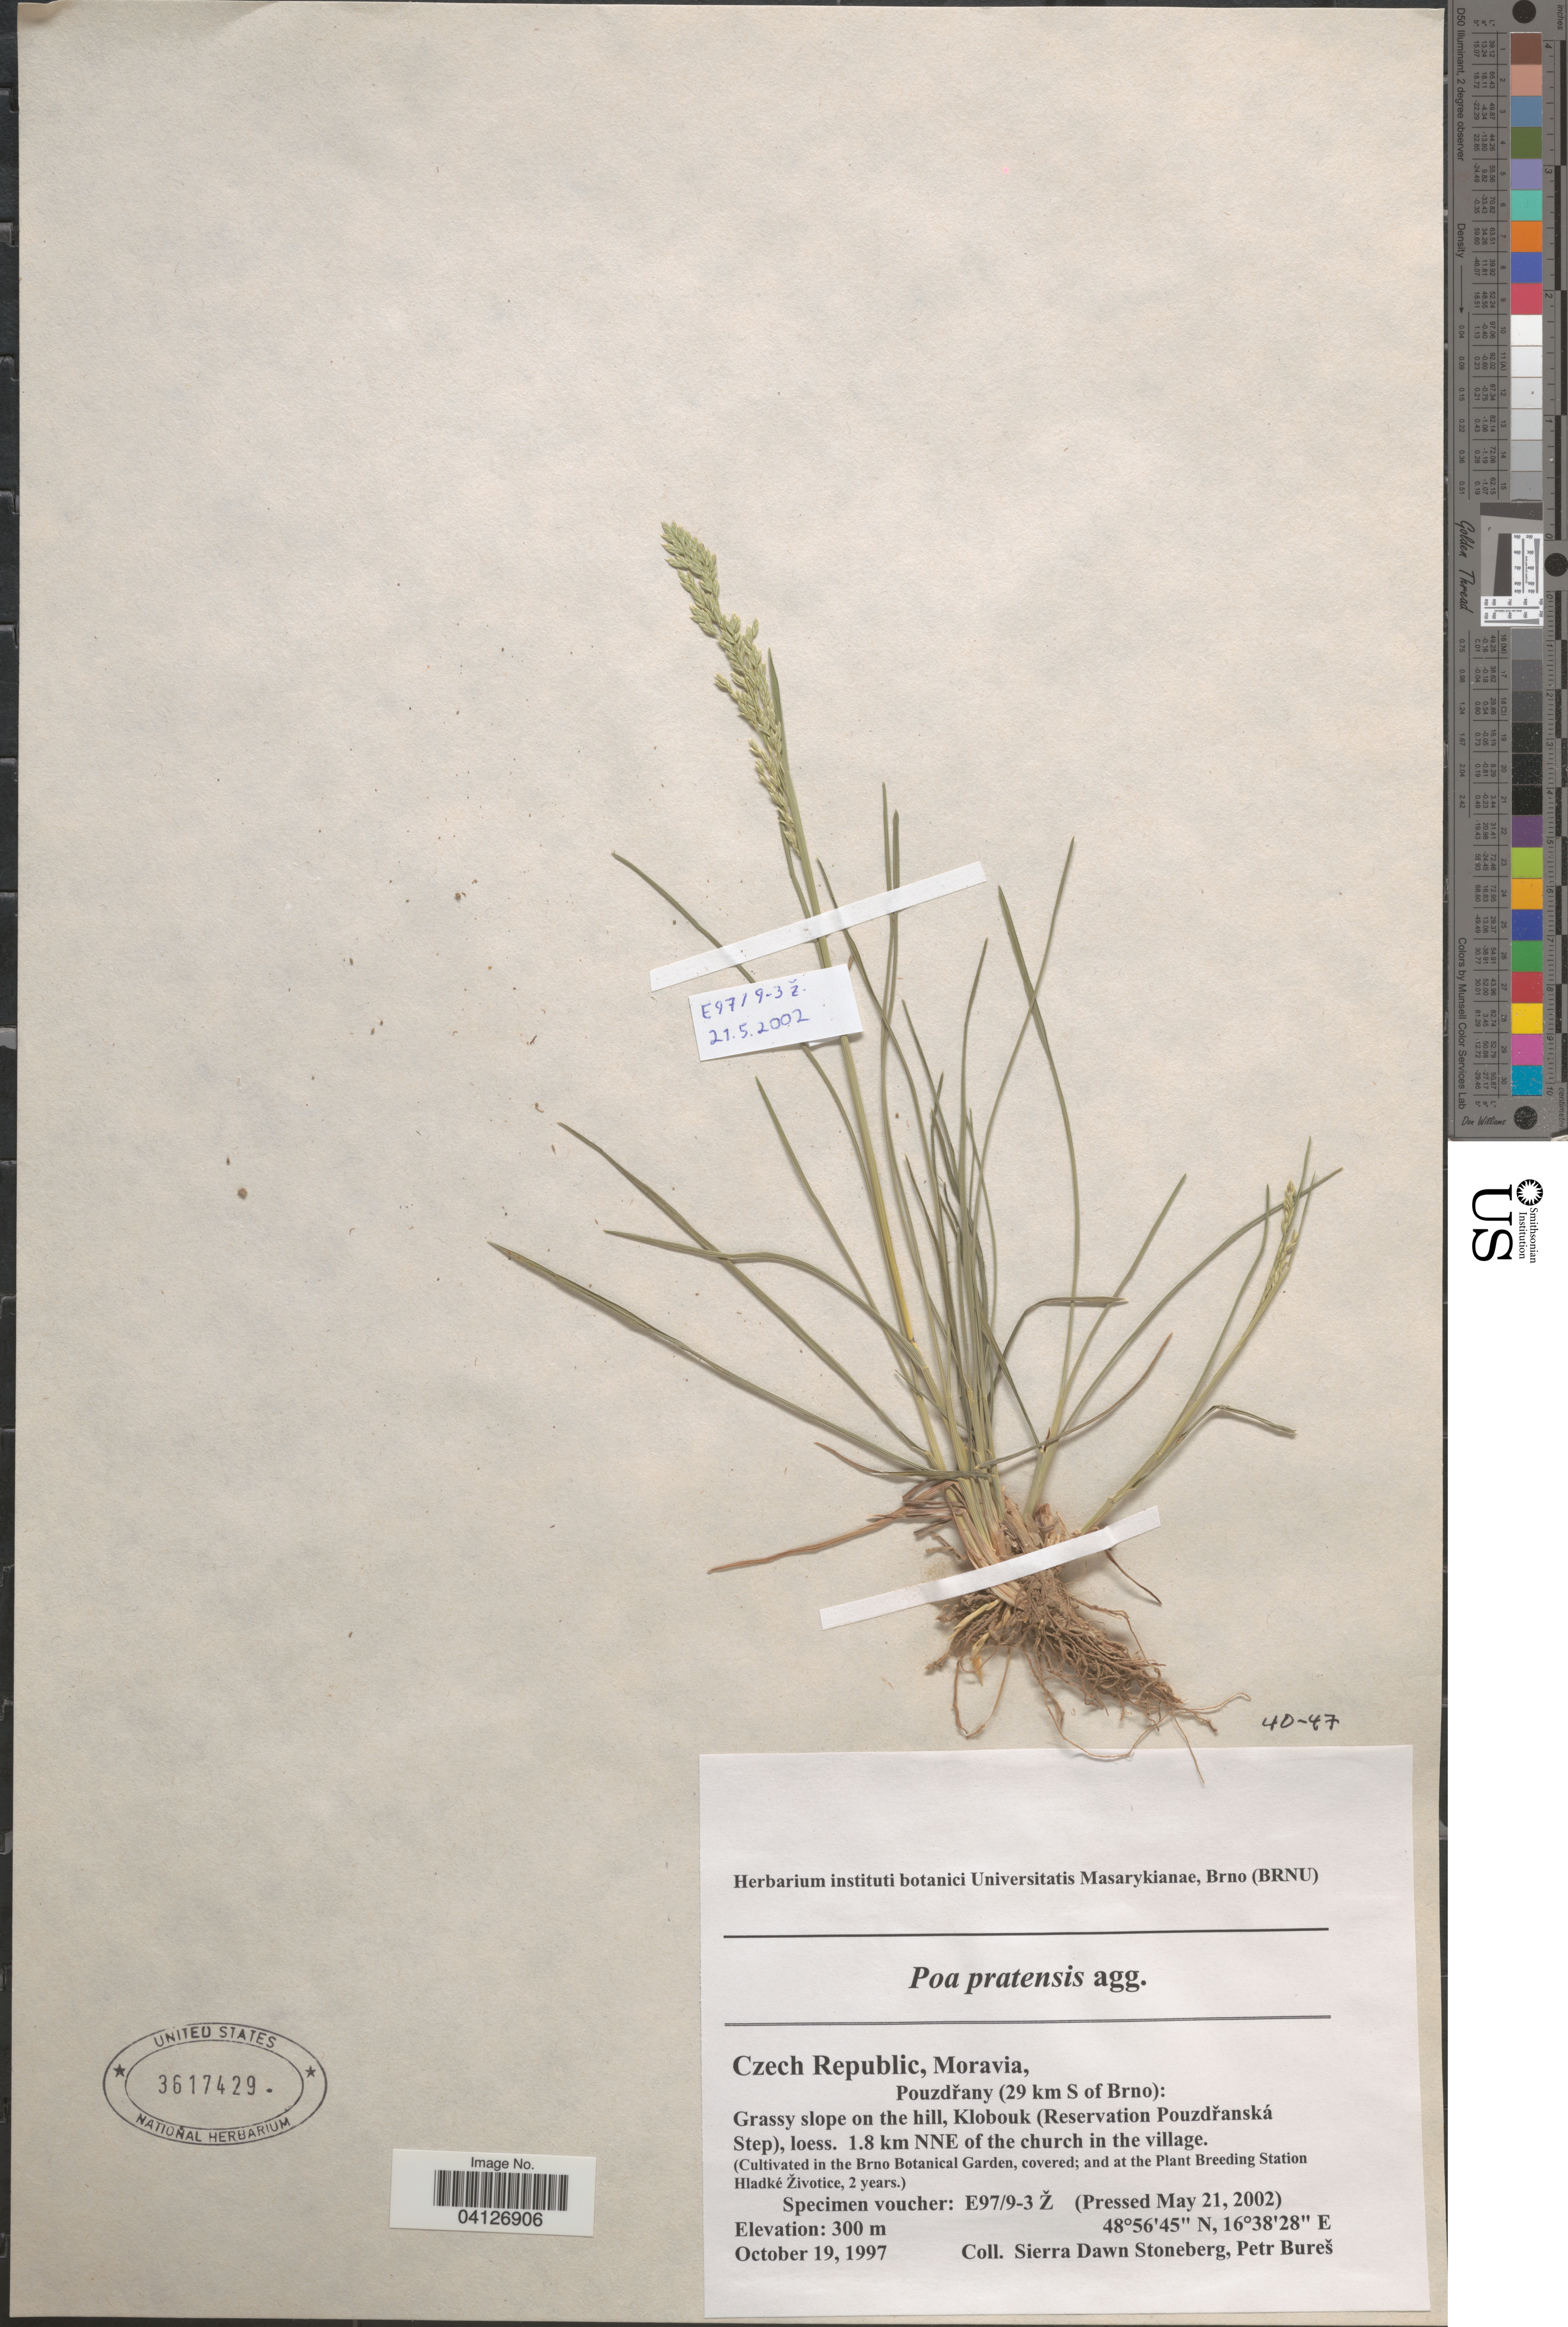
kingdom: Plantae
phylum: Tracheophyta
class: Liliopsida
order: Poales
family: Poaceae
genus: Poa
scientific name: Poa pratensis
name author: L.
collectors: Ex herb. instituti botanici Universitatis Masarykianae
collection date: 2002-05-21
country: Czechia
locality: In the Brno Botanical Garden, covered; and at the Plant Breeding Station Hladké Životice, 2 years.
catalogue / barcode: US 3617429